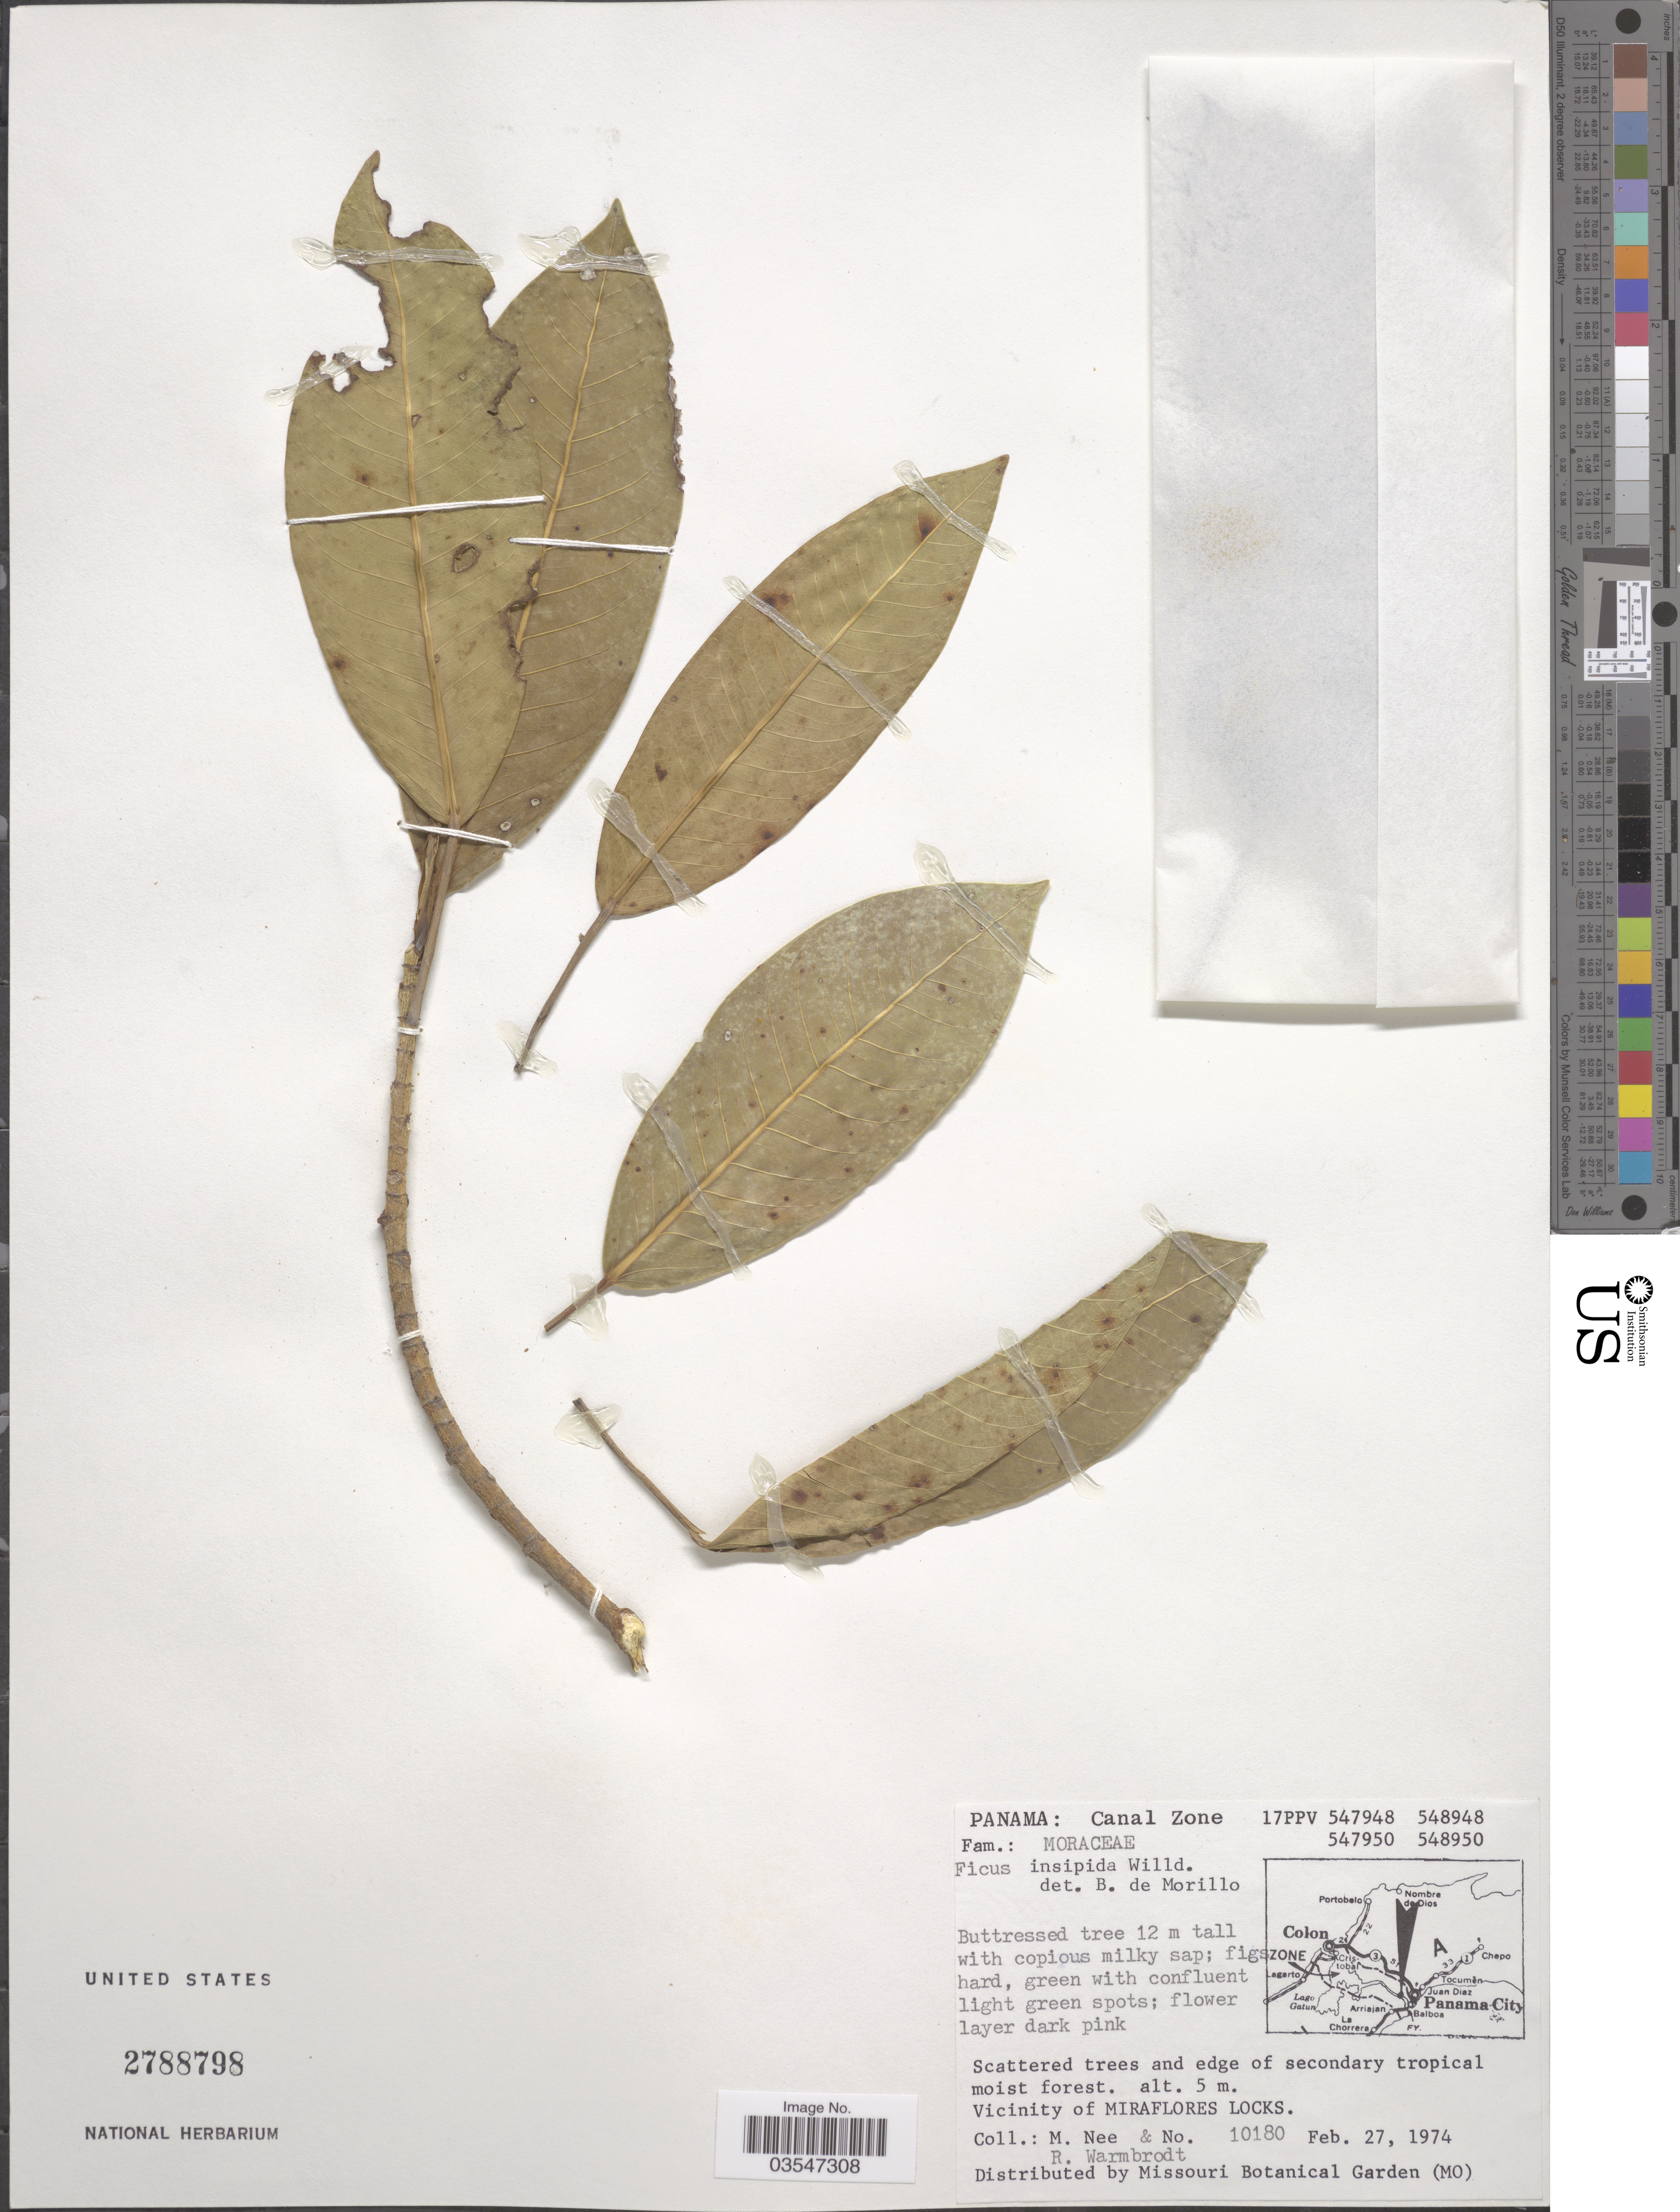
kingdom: Plantae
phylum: Tracheophyta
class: Magnoliopsida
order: Rosales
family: Moraceae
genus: Ficus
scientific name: Ficus insipida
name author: Willd.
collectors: M. Nee & R. Warmbrodt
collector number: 10180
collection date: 1974-02-27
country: Panama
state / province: Colón / Panamá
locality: Canal Zone. Scattered trees and edge of secondary tropical moist forest. Vicinity of Miraflores Locks.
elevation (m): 5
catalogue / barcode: US 2788798